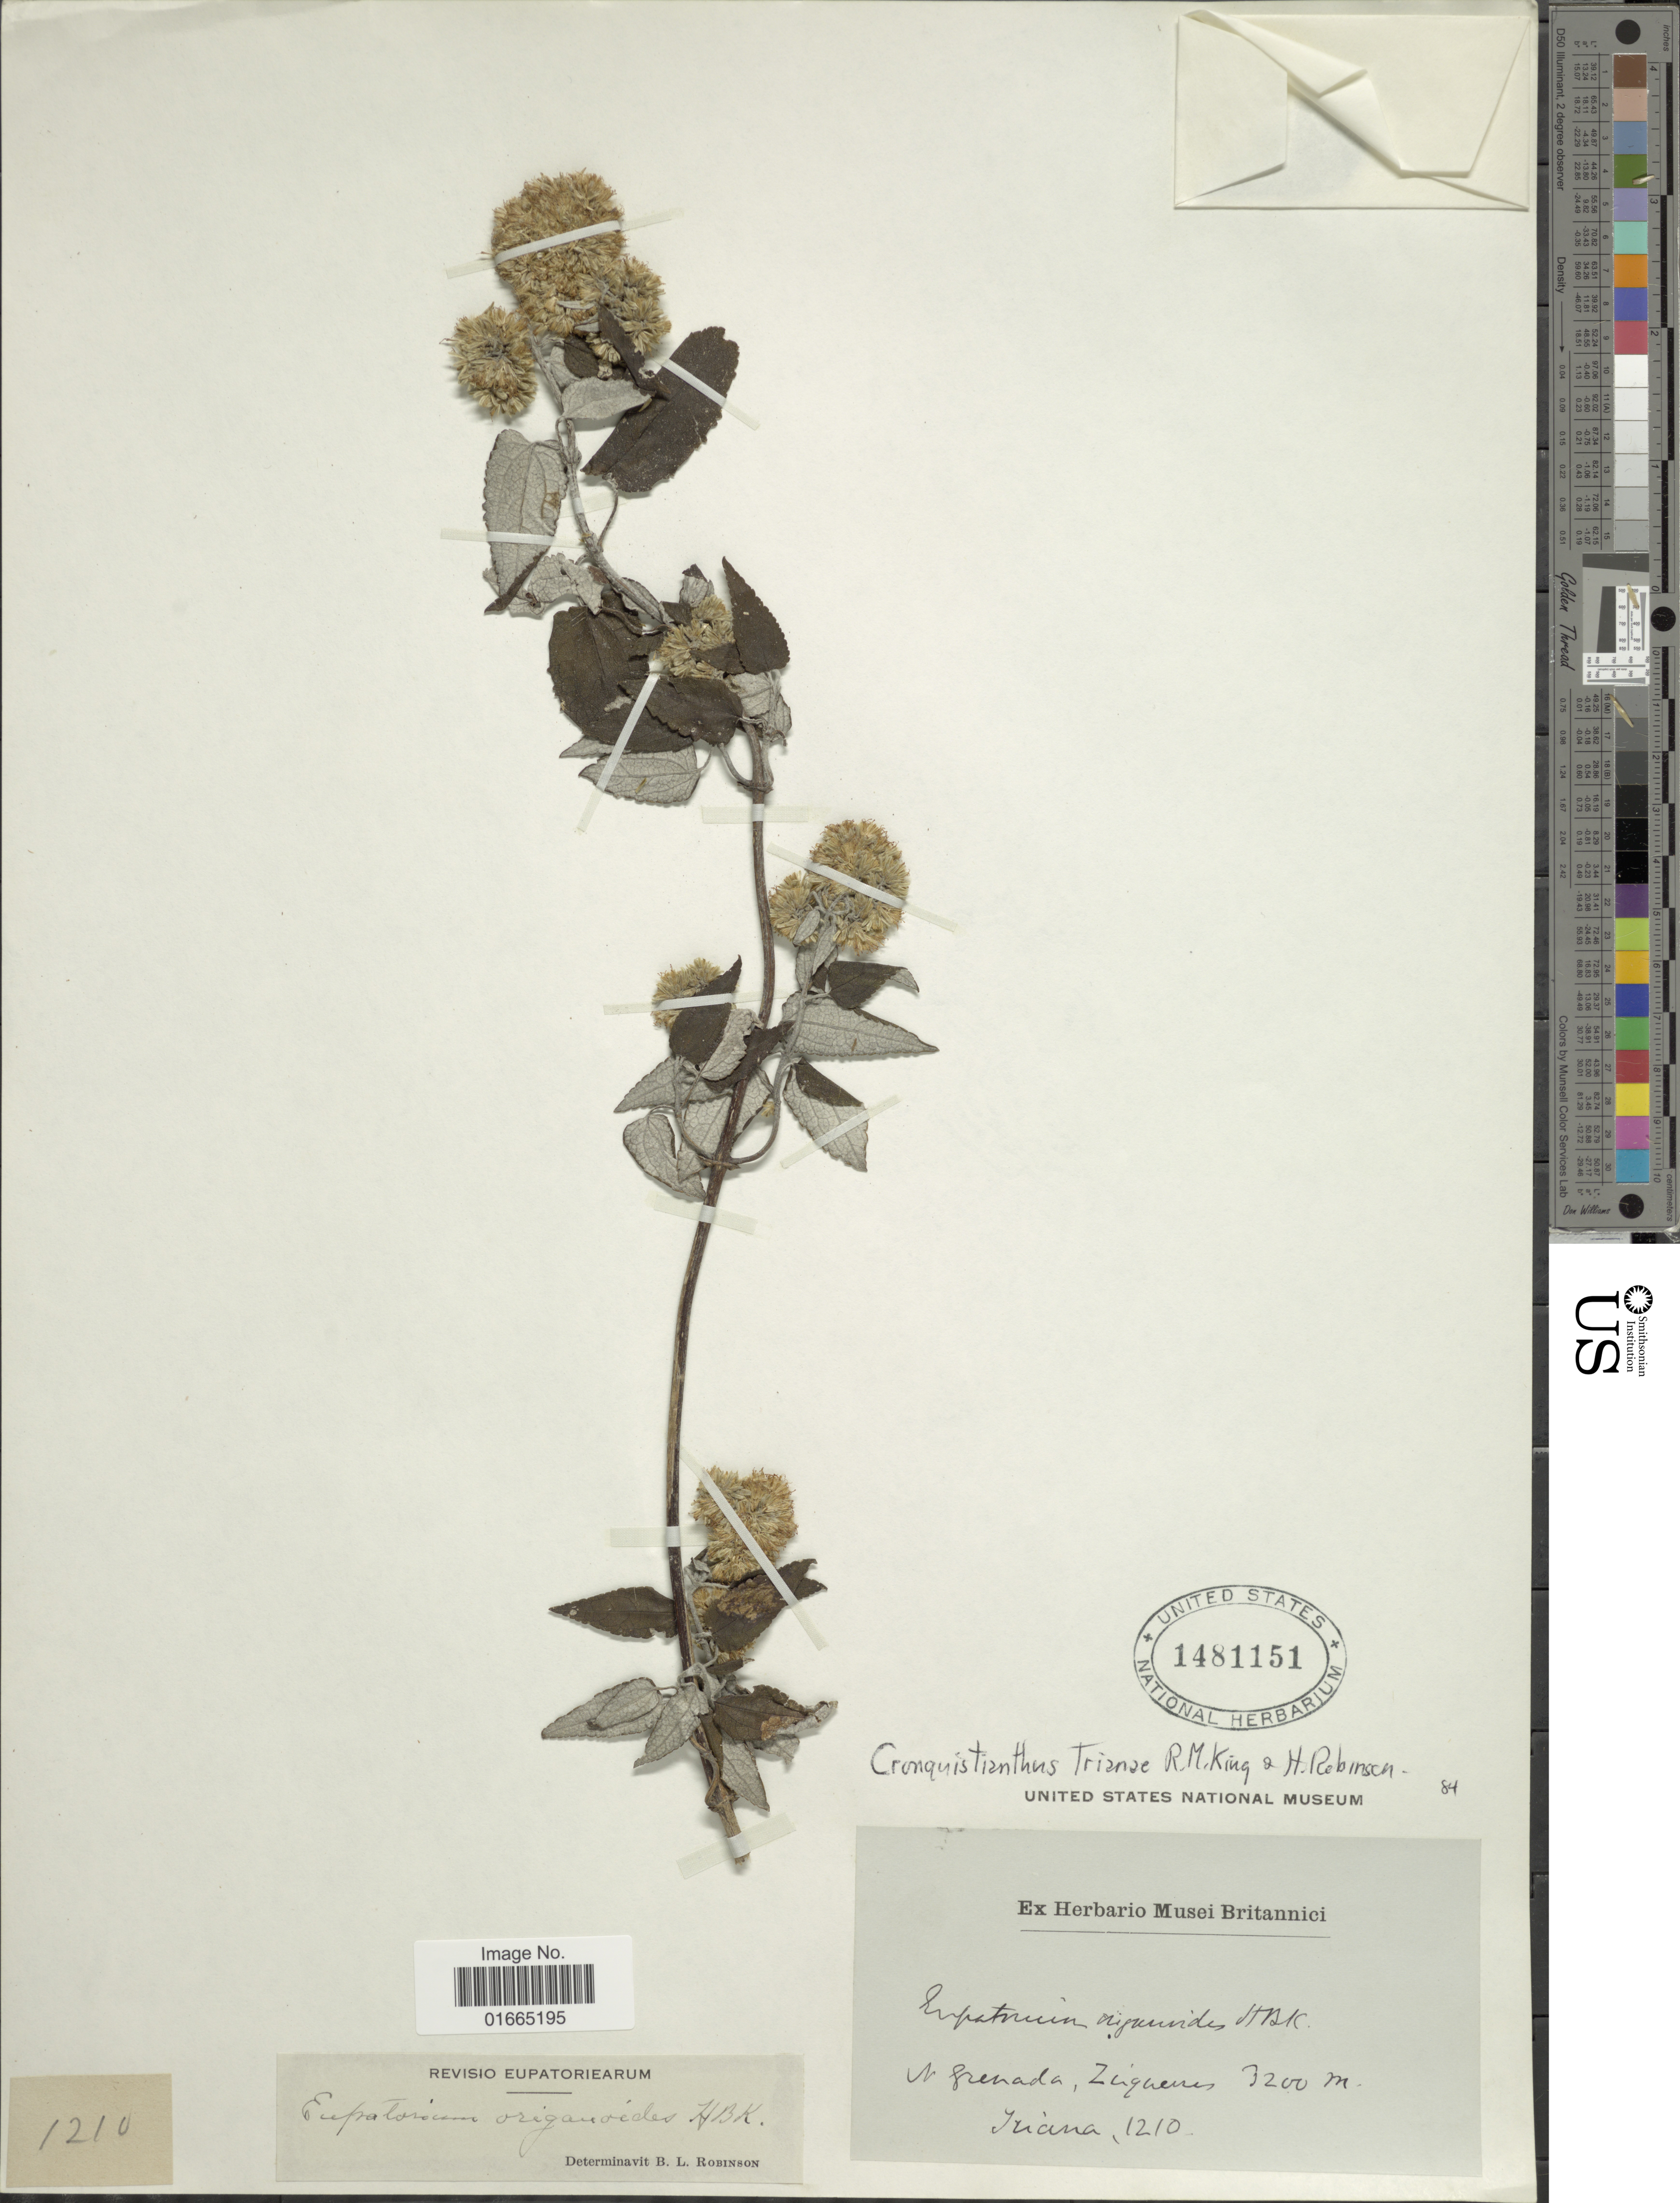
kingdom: Plantae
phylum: Tracheophyta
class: Magnoliopsida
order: Asterales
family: Asteraceae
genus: Cronquistianthus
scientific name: Cronquistianthus trianae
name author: R.M. King & H. Rob.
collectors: Triana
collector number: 1210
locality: N Grenada, Ziegnenes [interpreted]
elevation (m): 3200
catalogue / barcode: US 1481151